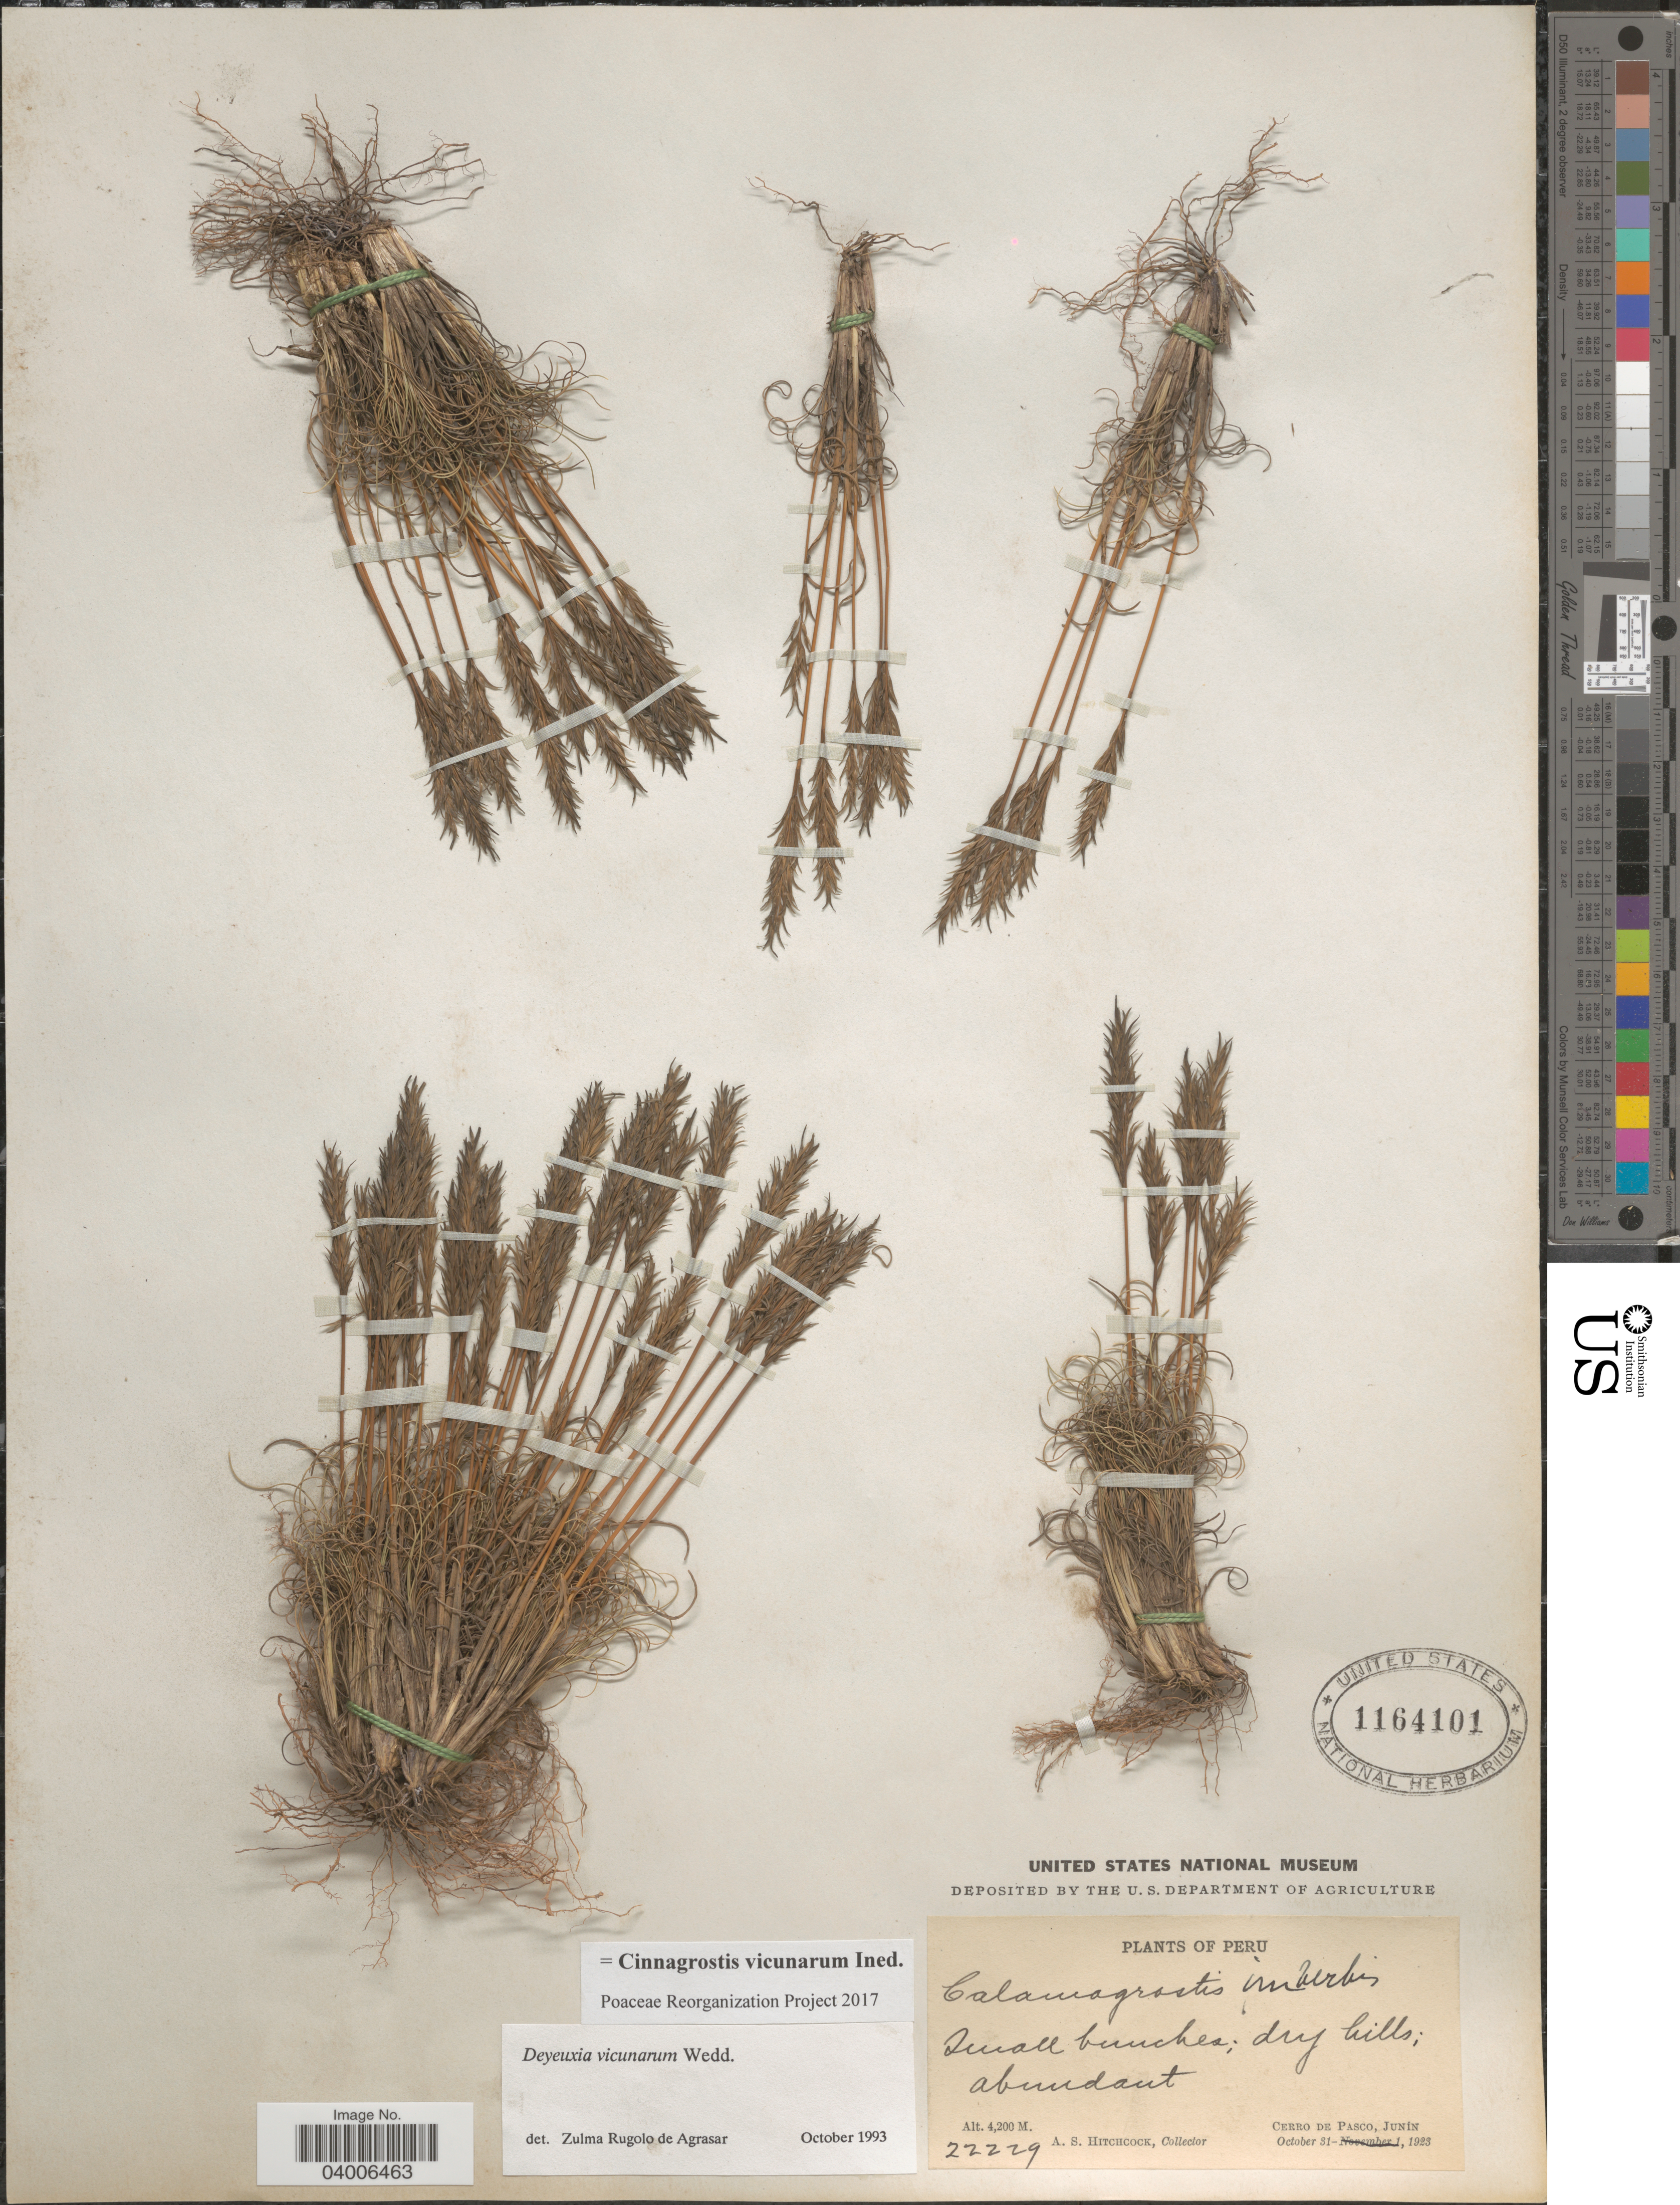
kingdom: Plantae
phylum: Tracheophyta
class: Liliopsida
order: Poales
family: Poaceae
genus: Cinnagrostis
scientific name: Cinnagrostis vicunarum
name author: (Wedd.) P.M. Peterson et al.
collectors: A. S. Hitchcock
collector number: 22229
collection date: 1923-10-31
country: Peru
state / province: Junín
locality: Small bunches, dry hills; Cerro de Pasco.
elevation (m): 4200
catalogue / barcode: US 1164101